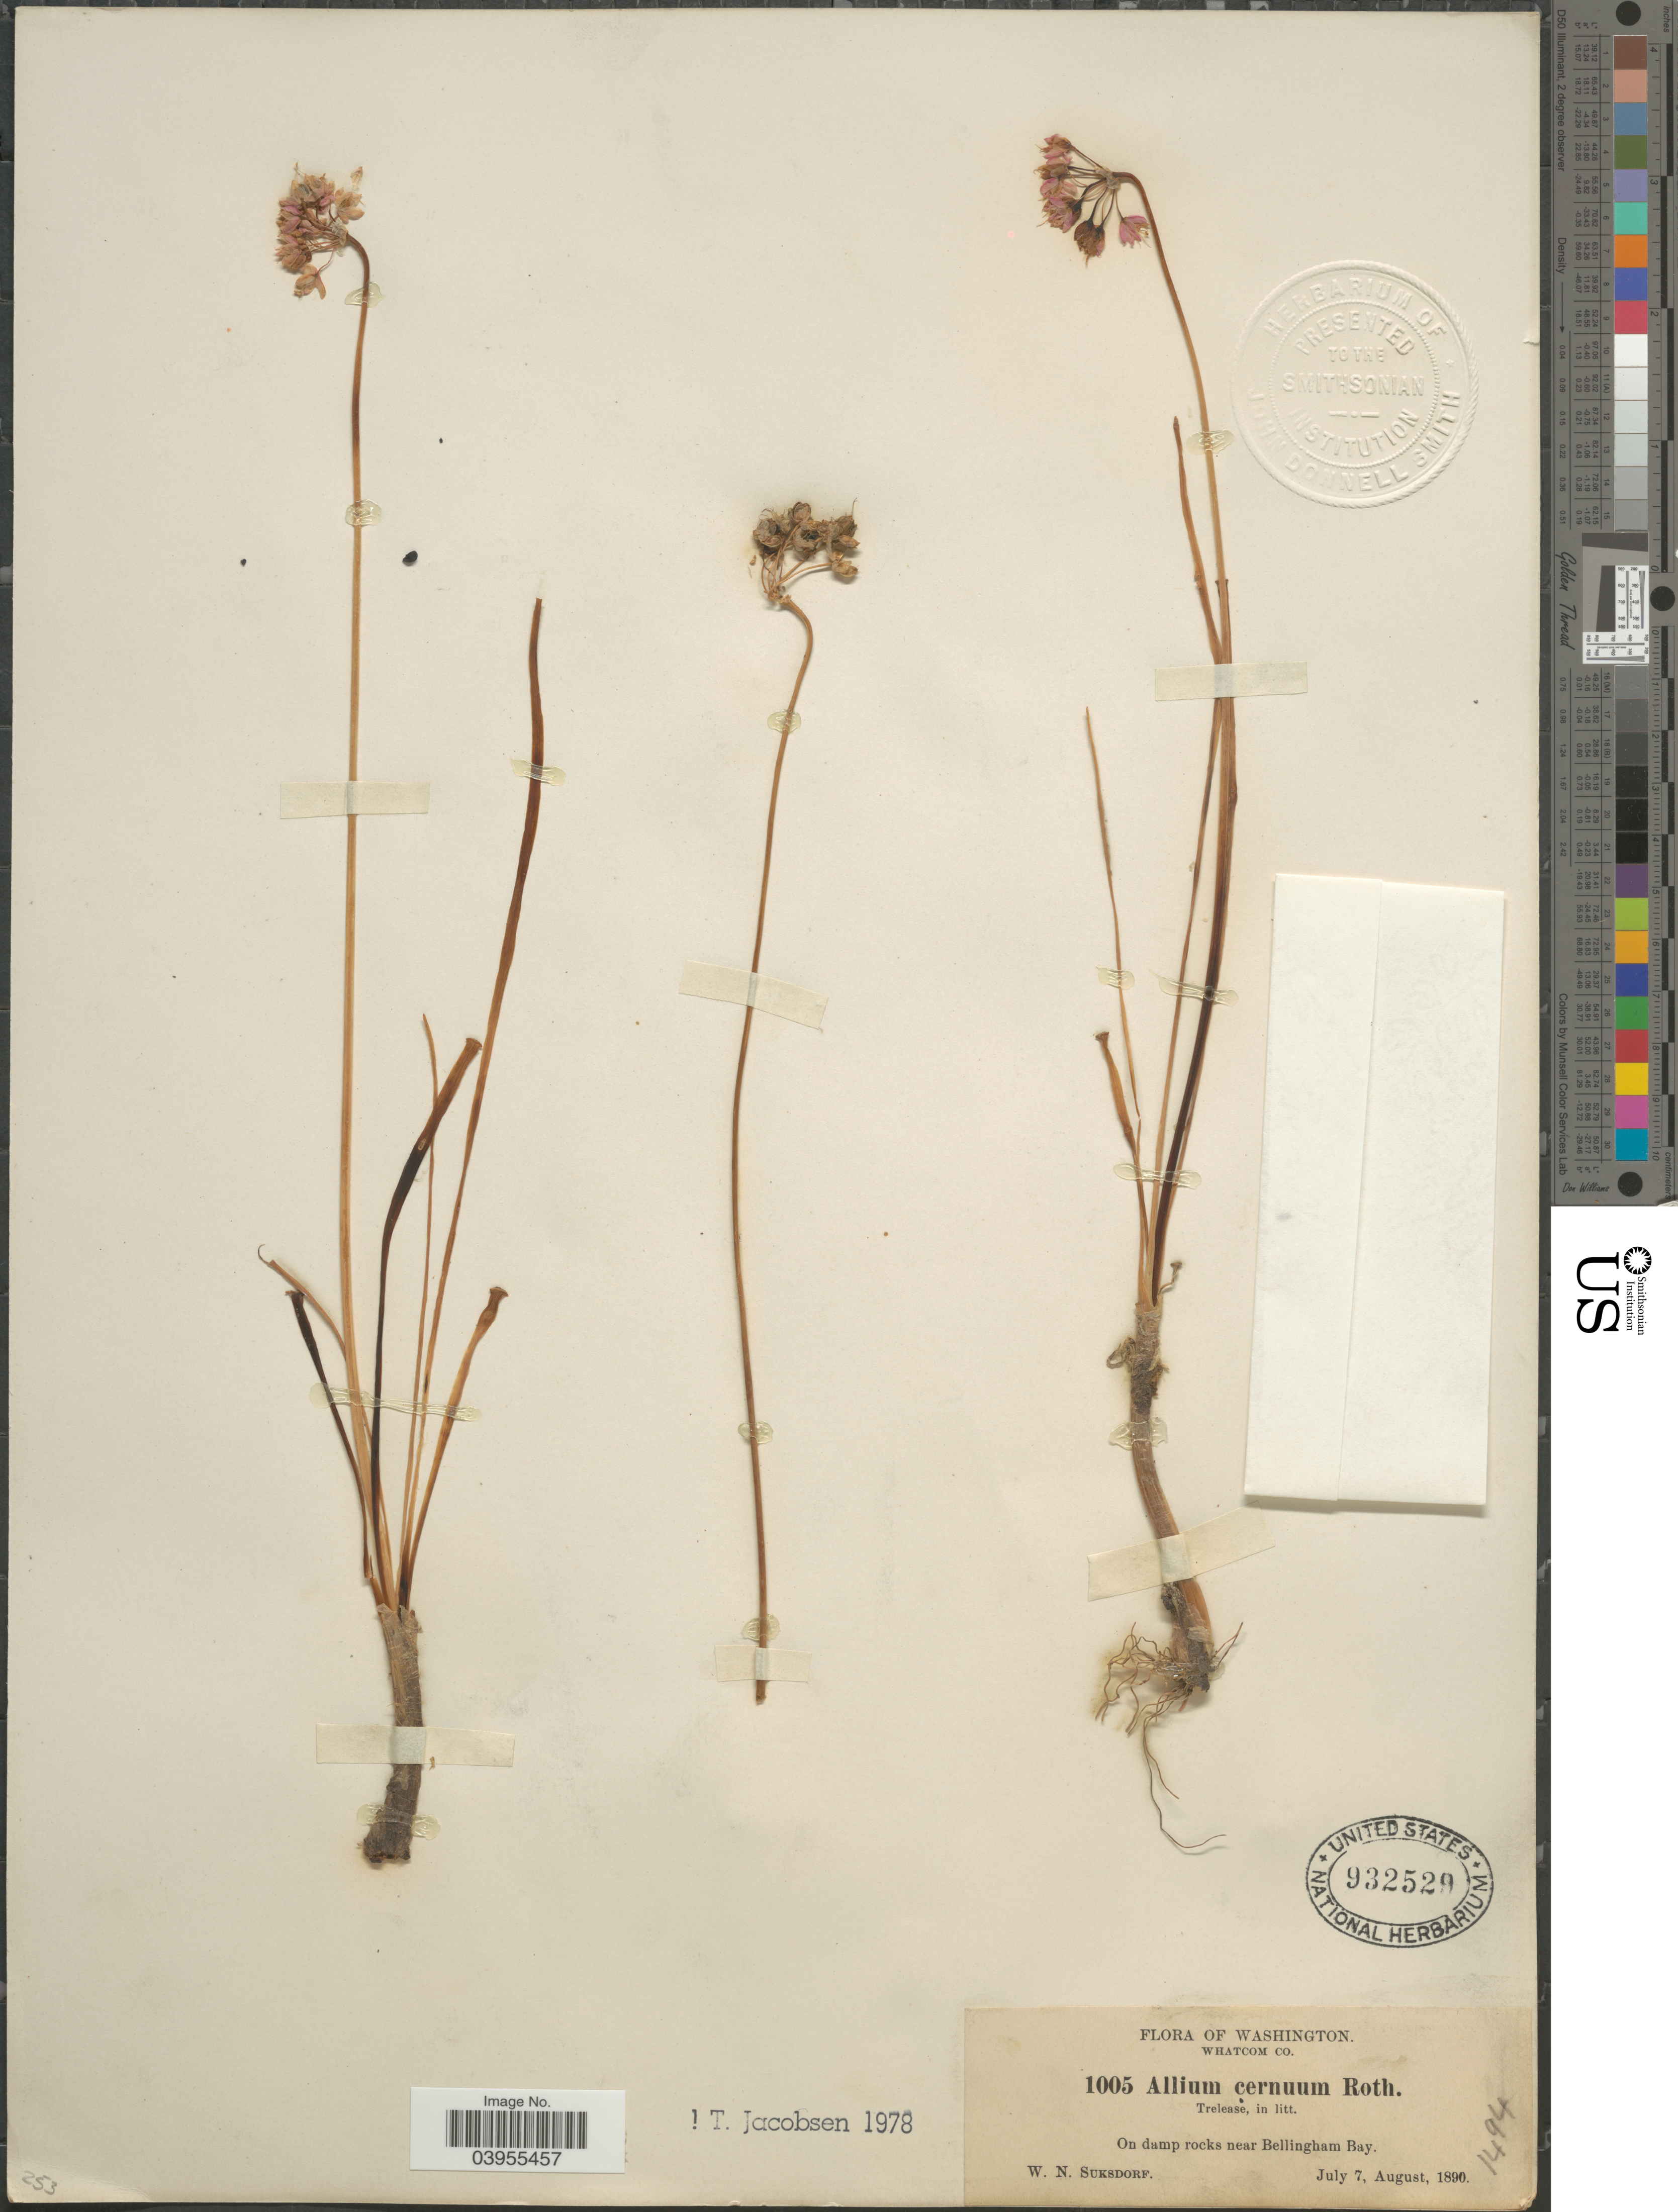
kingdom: Plantae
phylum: Tracheophyta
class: Liliopsida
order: Asparagales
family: Amaryllidaceae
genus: Allium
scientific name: Allium cernuum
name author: Roth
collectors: W. N. Suksdorf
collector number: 1005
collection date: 1890-08-07/1890-08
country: United States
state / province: Washington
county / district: Whatcom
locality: Whatcom Co. On damp rocks near Bellingham Bay.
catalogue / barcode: US 932529